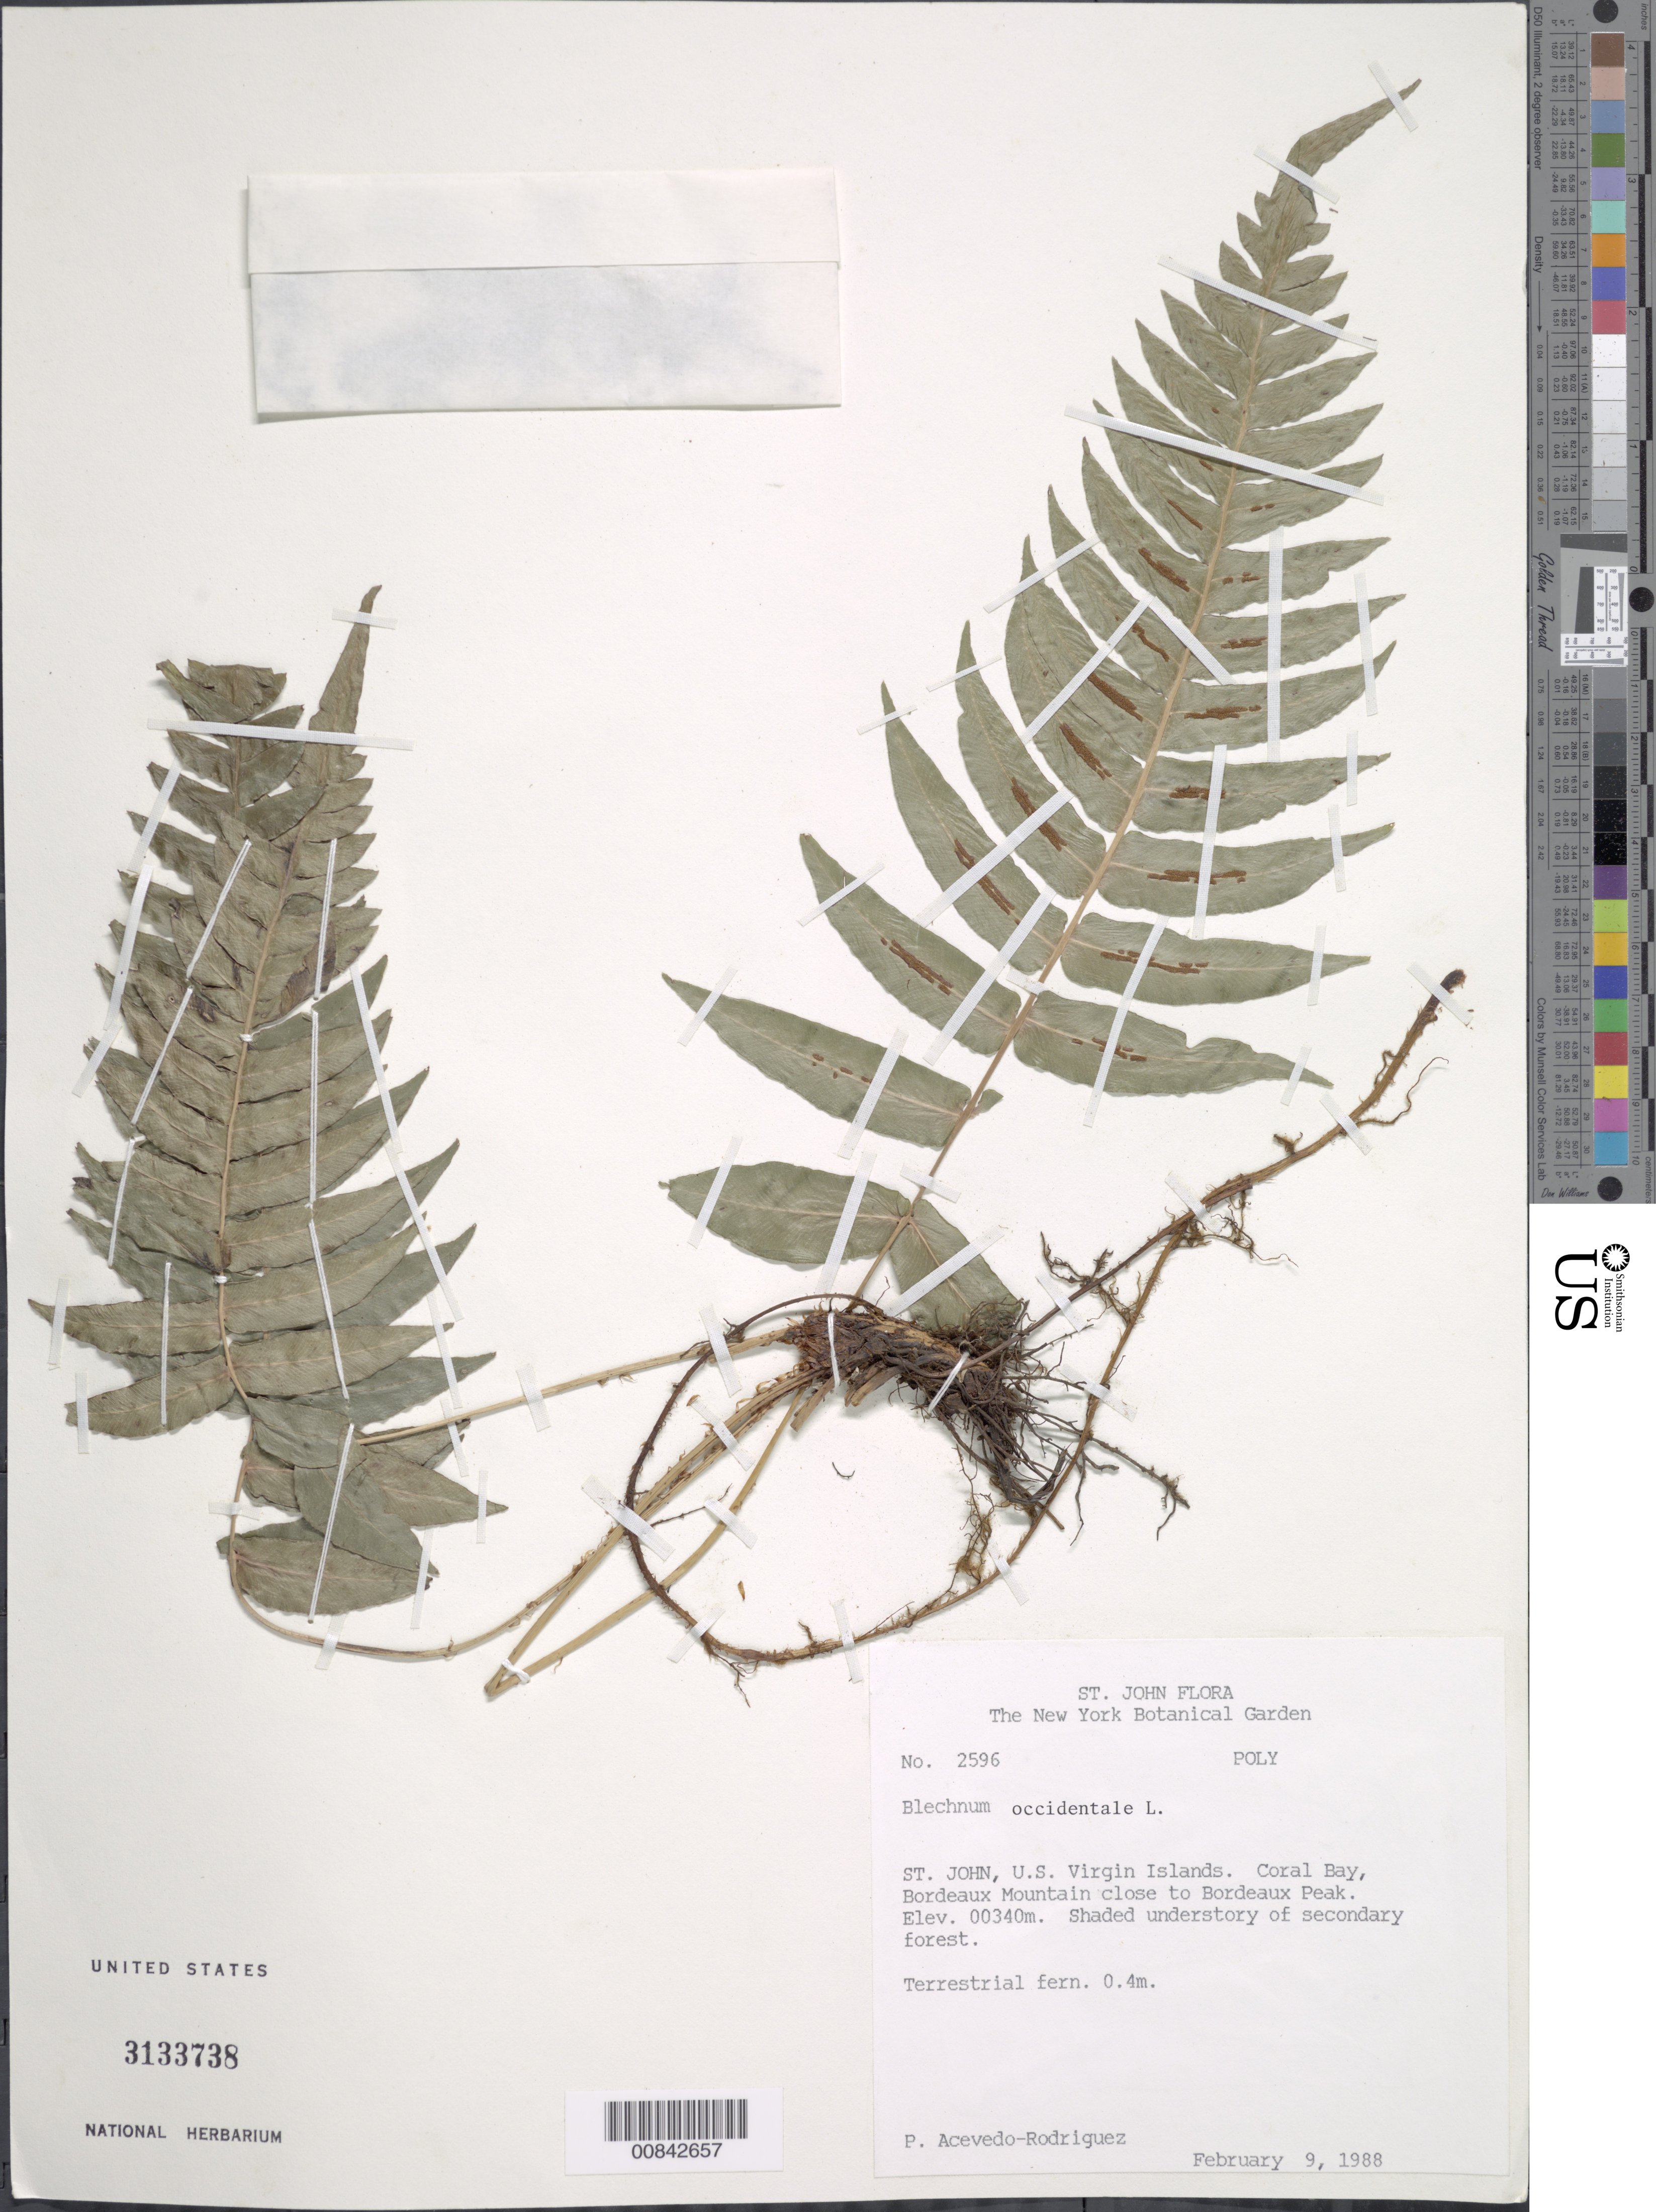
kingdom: Plantae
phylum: Tracheophyta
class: Polypodiopsida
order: Polypodiales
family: Blechnaceae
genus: Blechnum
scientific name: Blechnum occidentale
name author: L.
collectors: P. Acevedo-Rodr.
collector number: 2596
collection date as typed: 09 Feb 1988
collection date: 1988-02-09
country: U.S. Virgin Islands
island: St. John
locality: Coral Bay Quarter; Bordeaux Mountain near Bordeaux Peak.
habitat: Shaded understory of secondary forest.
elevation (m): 340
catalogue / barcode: US 3133738